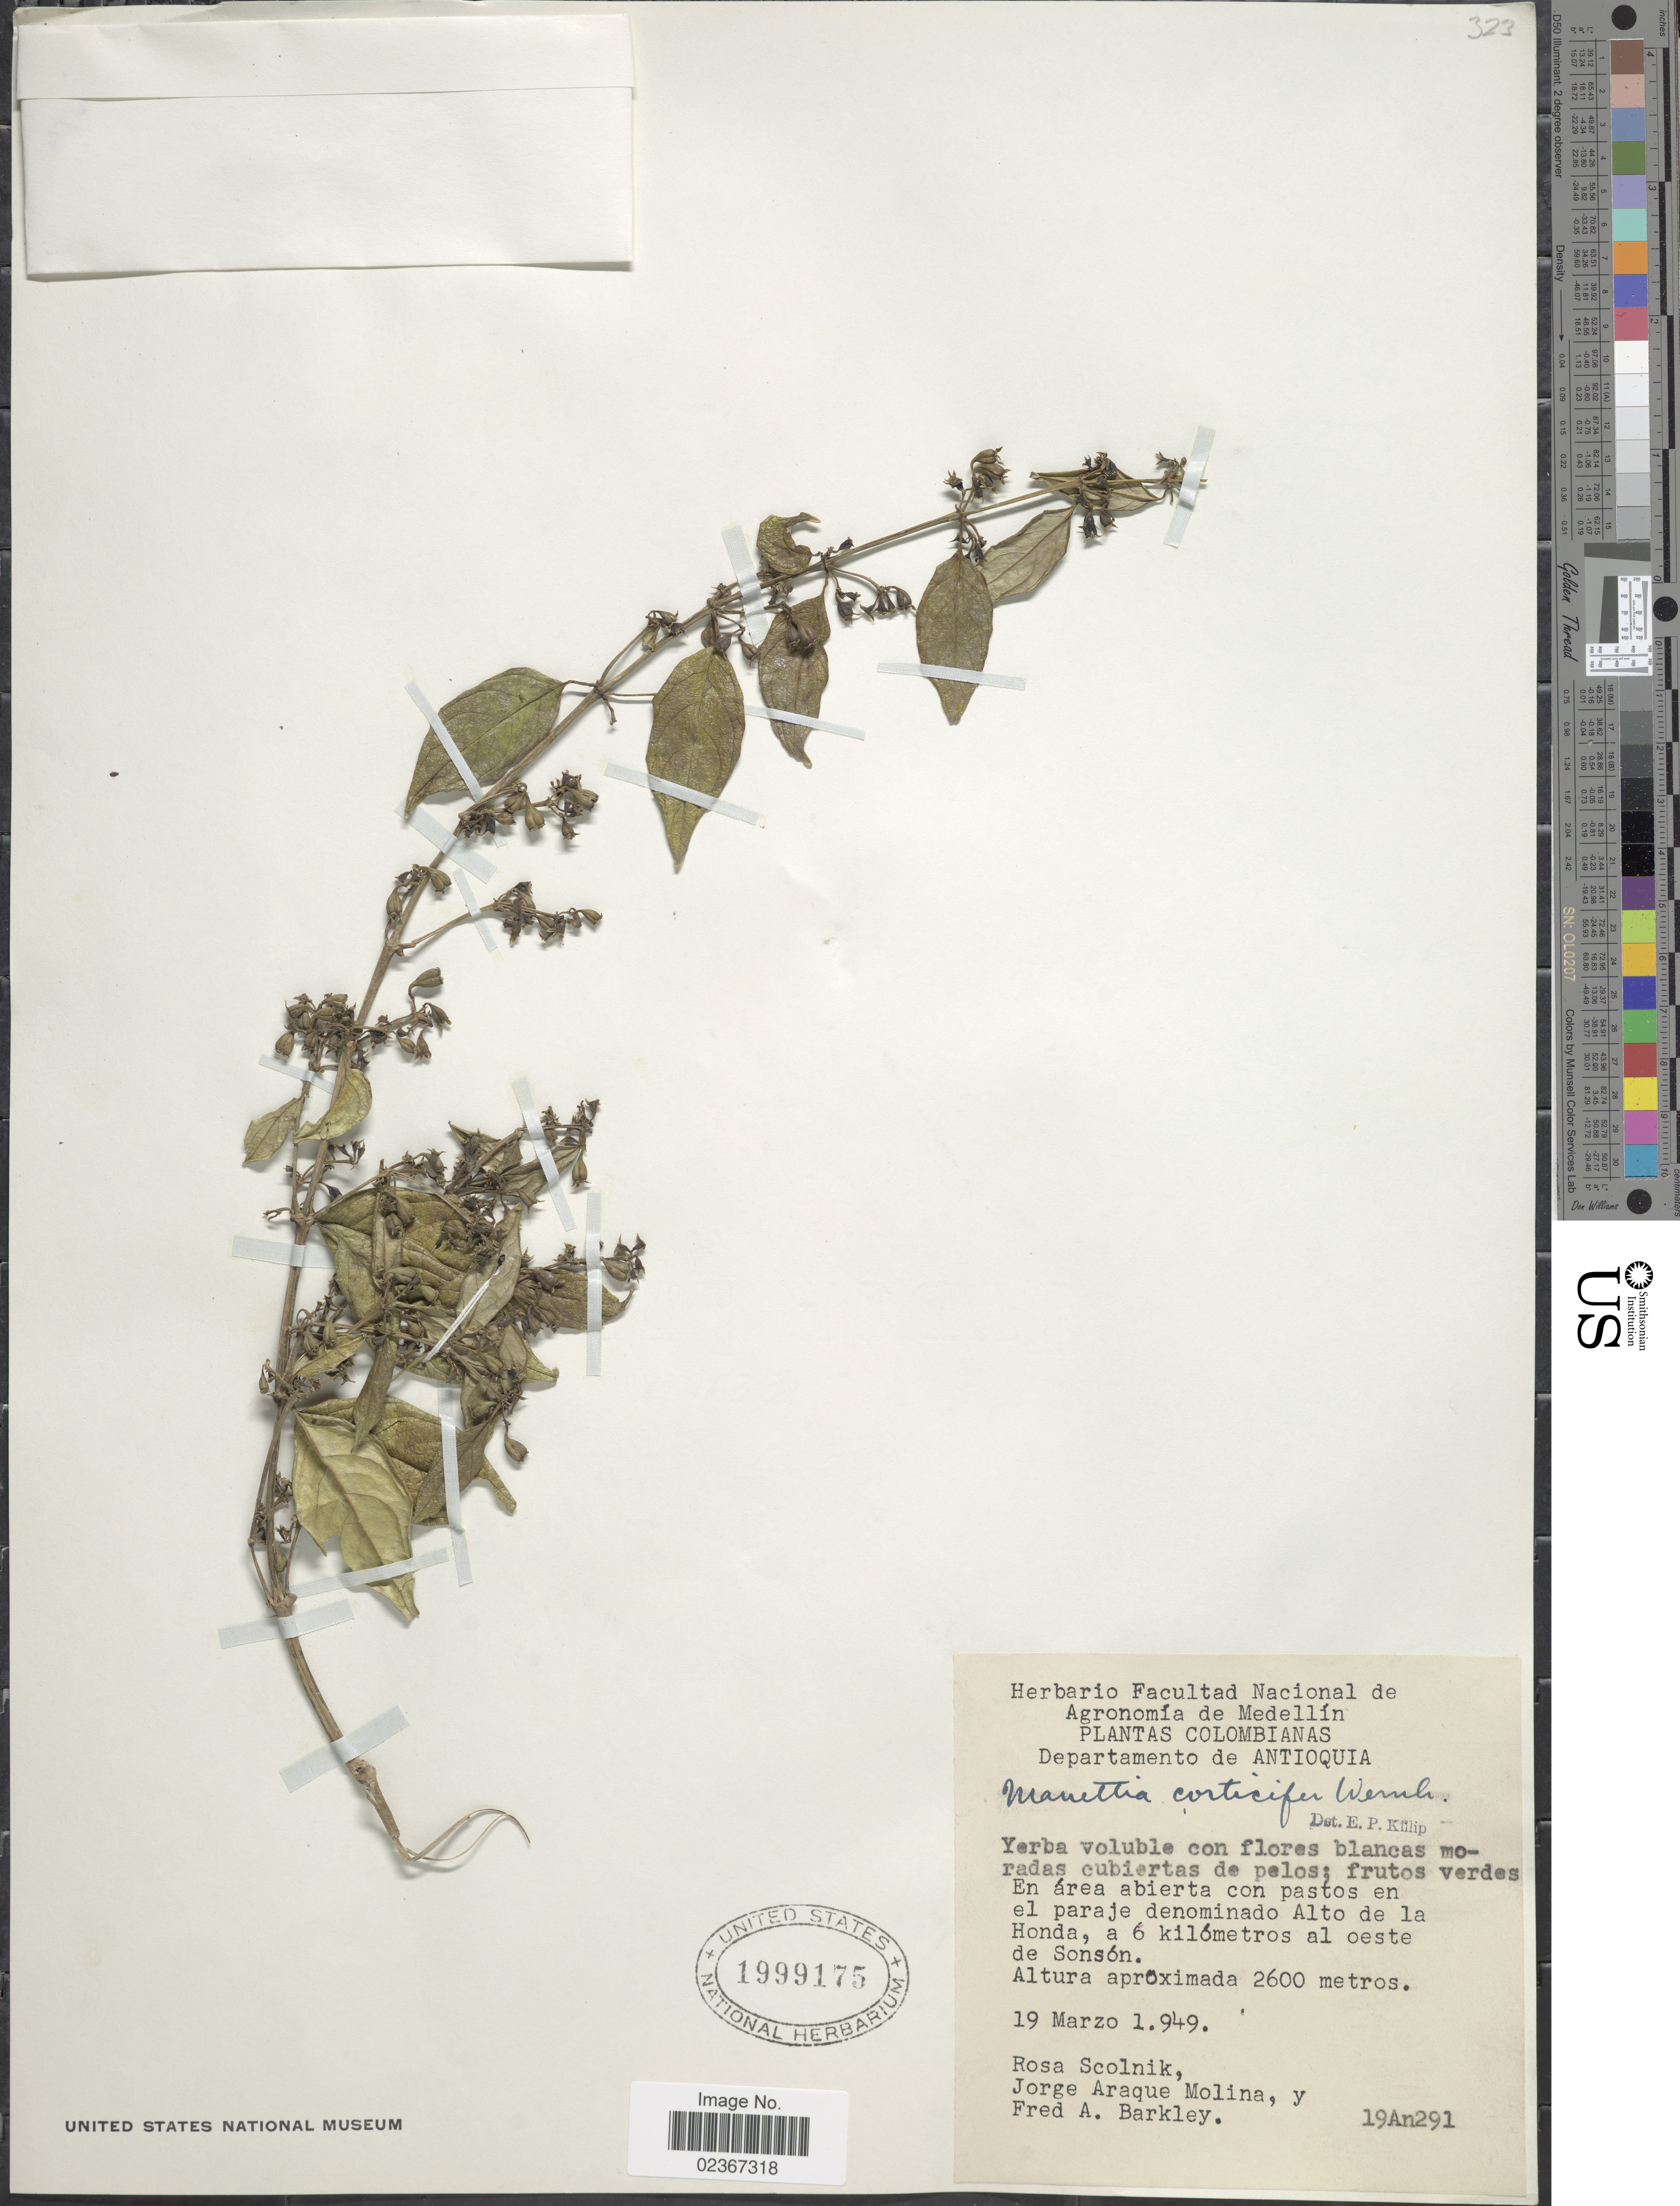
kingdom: Plantae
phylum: Tracheophyta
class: Magnoliopsida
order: Gentianales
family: Rubiaceae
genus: Manettia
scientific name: Manettia corticifera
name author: Wernham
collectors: R. Scolnik, J. A. Molina & F. A. Barkley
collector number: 19An291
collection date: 1949-03-19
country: Colombia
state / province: Antioquia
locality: Departamento de Antioquia. En area abierta con pastos en el paraje denominado Alto de la Honda, a 6 kilometros al oeste de Sonson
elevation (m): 2600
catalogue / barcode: US 1999175